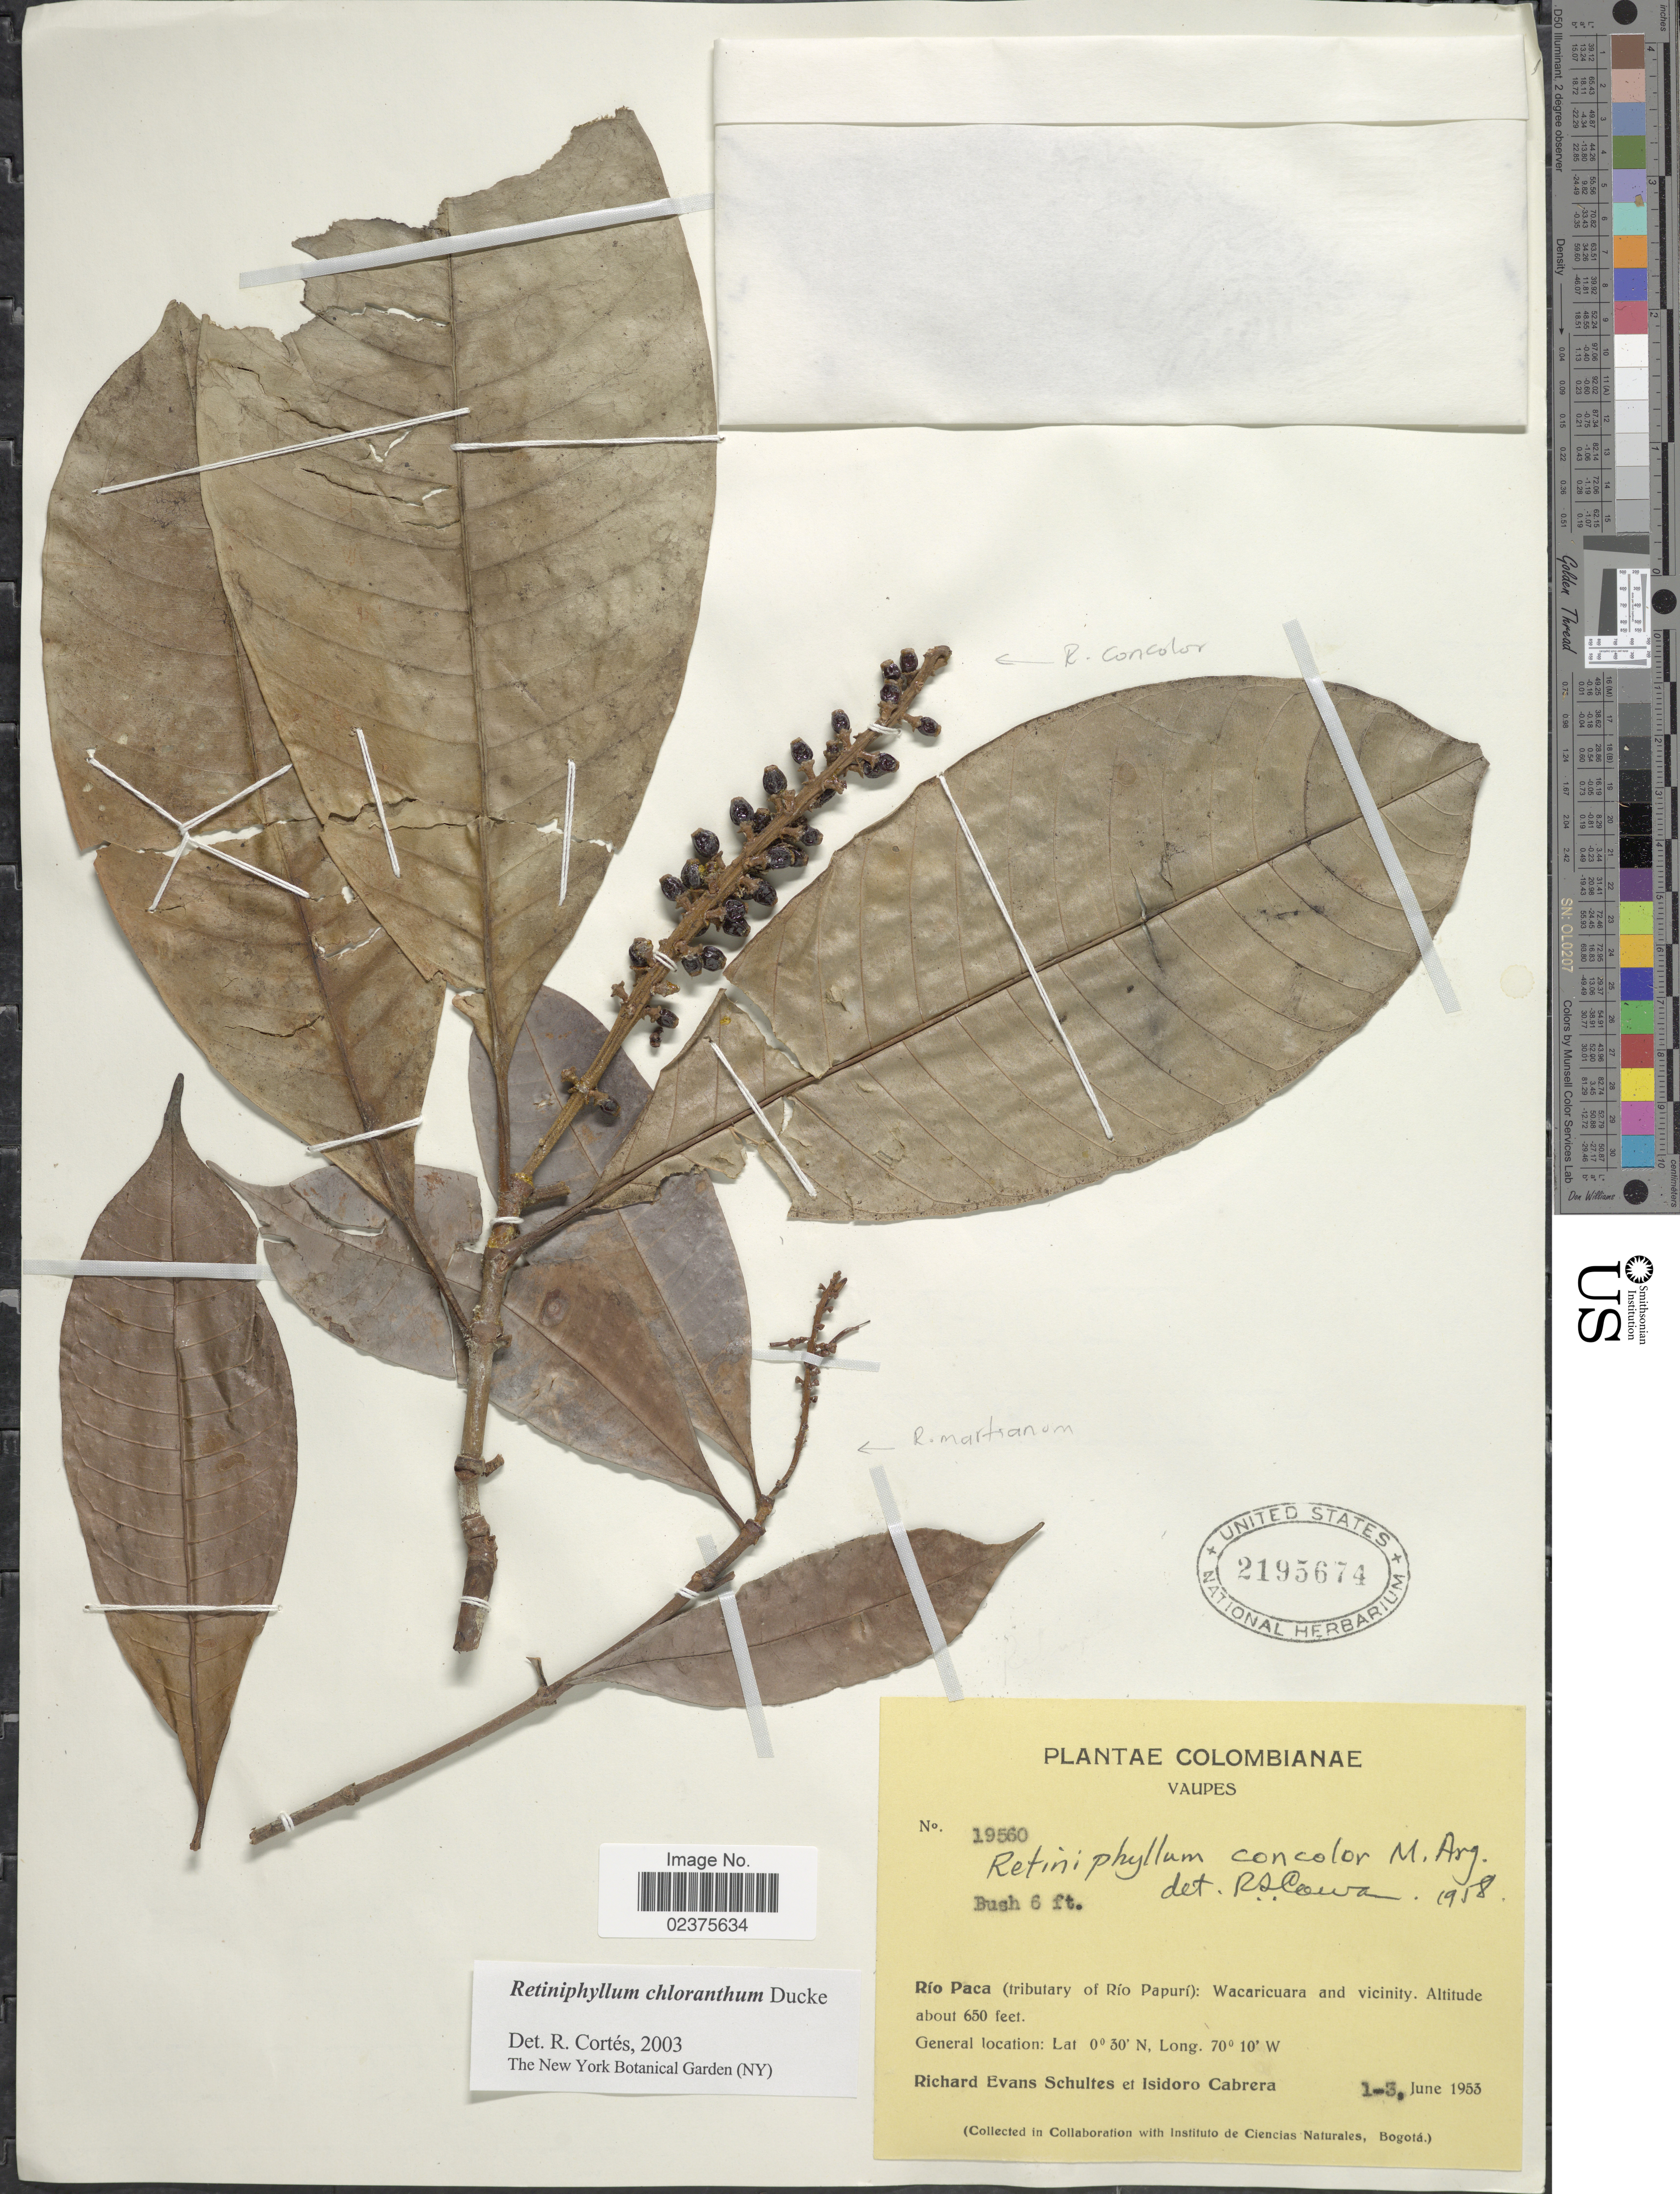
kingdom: Plantae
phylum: Tracheophyta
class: Magnoliopsida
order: Gentianales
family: Rubiaceae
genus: Retiniphyllum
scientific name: Retiniphyllum chloranthum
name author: Ducke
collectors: R. E. Schultes & I. Cabrera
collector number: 19560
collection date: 1953-06-01/1953-06-03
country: Colombia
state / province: Vaupés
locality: Río Paca (tributary of Río Papurí): Wacaricuara and vicinity)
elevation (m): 198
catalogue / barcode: US 2195674